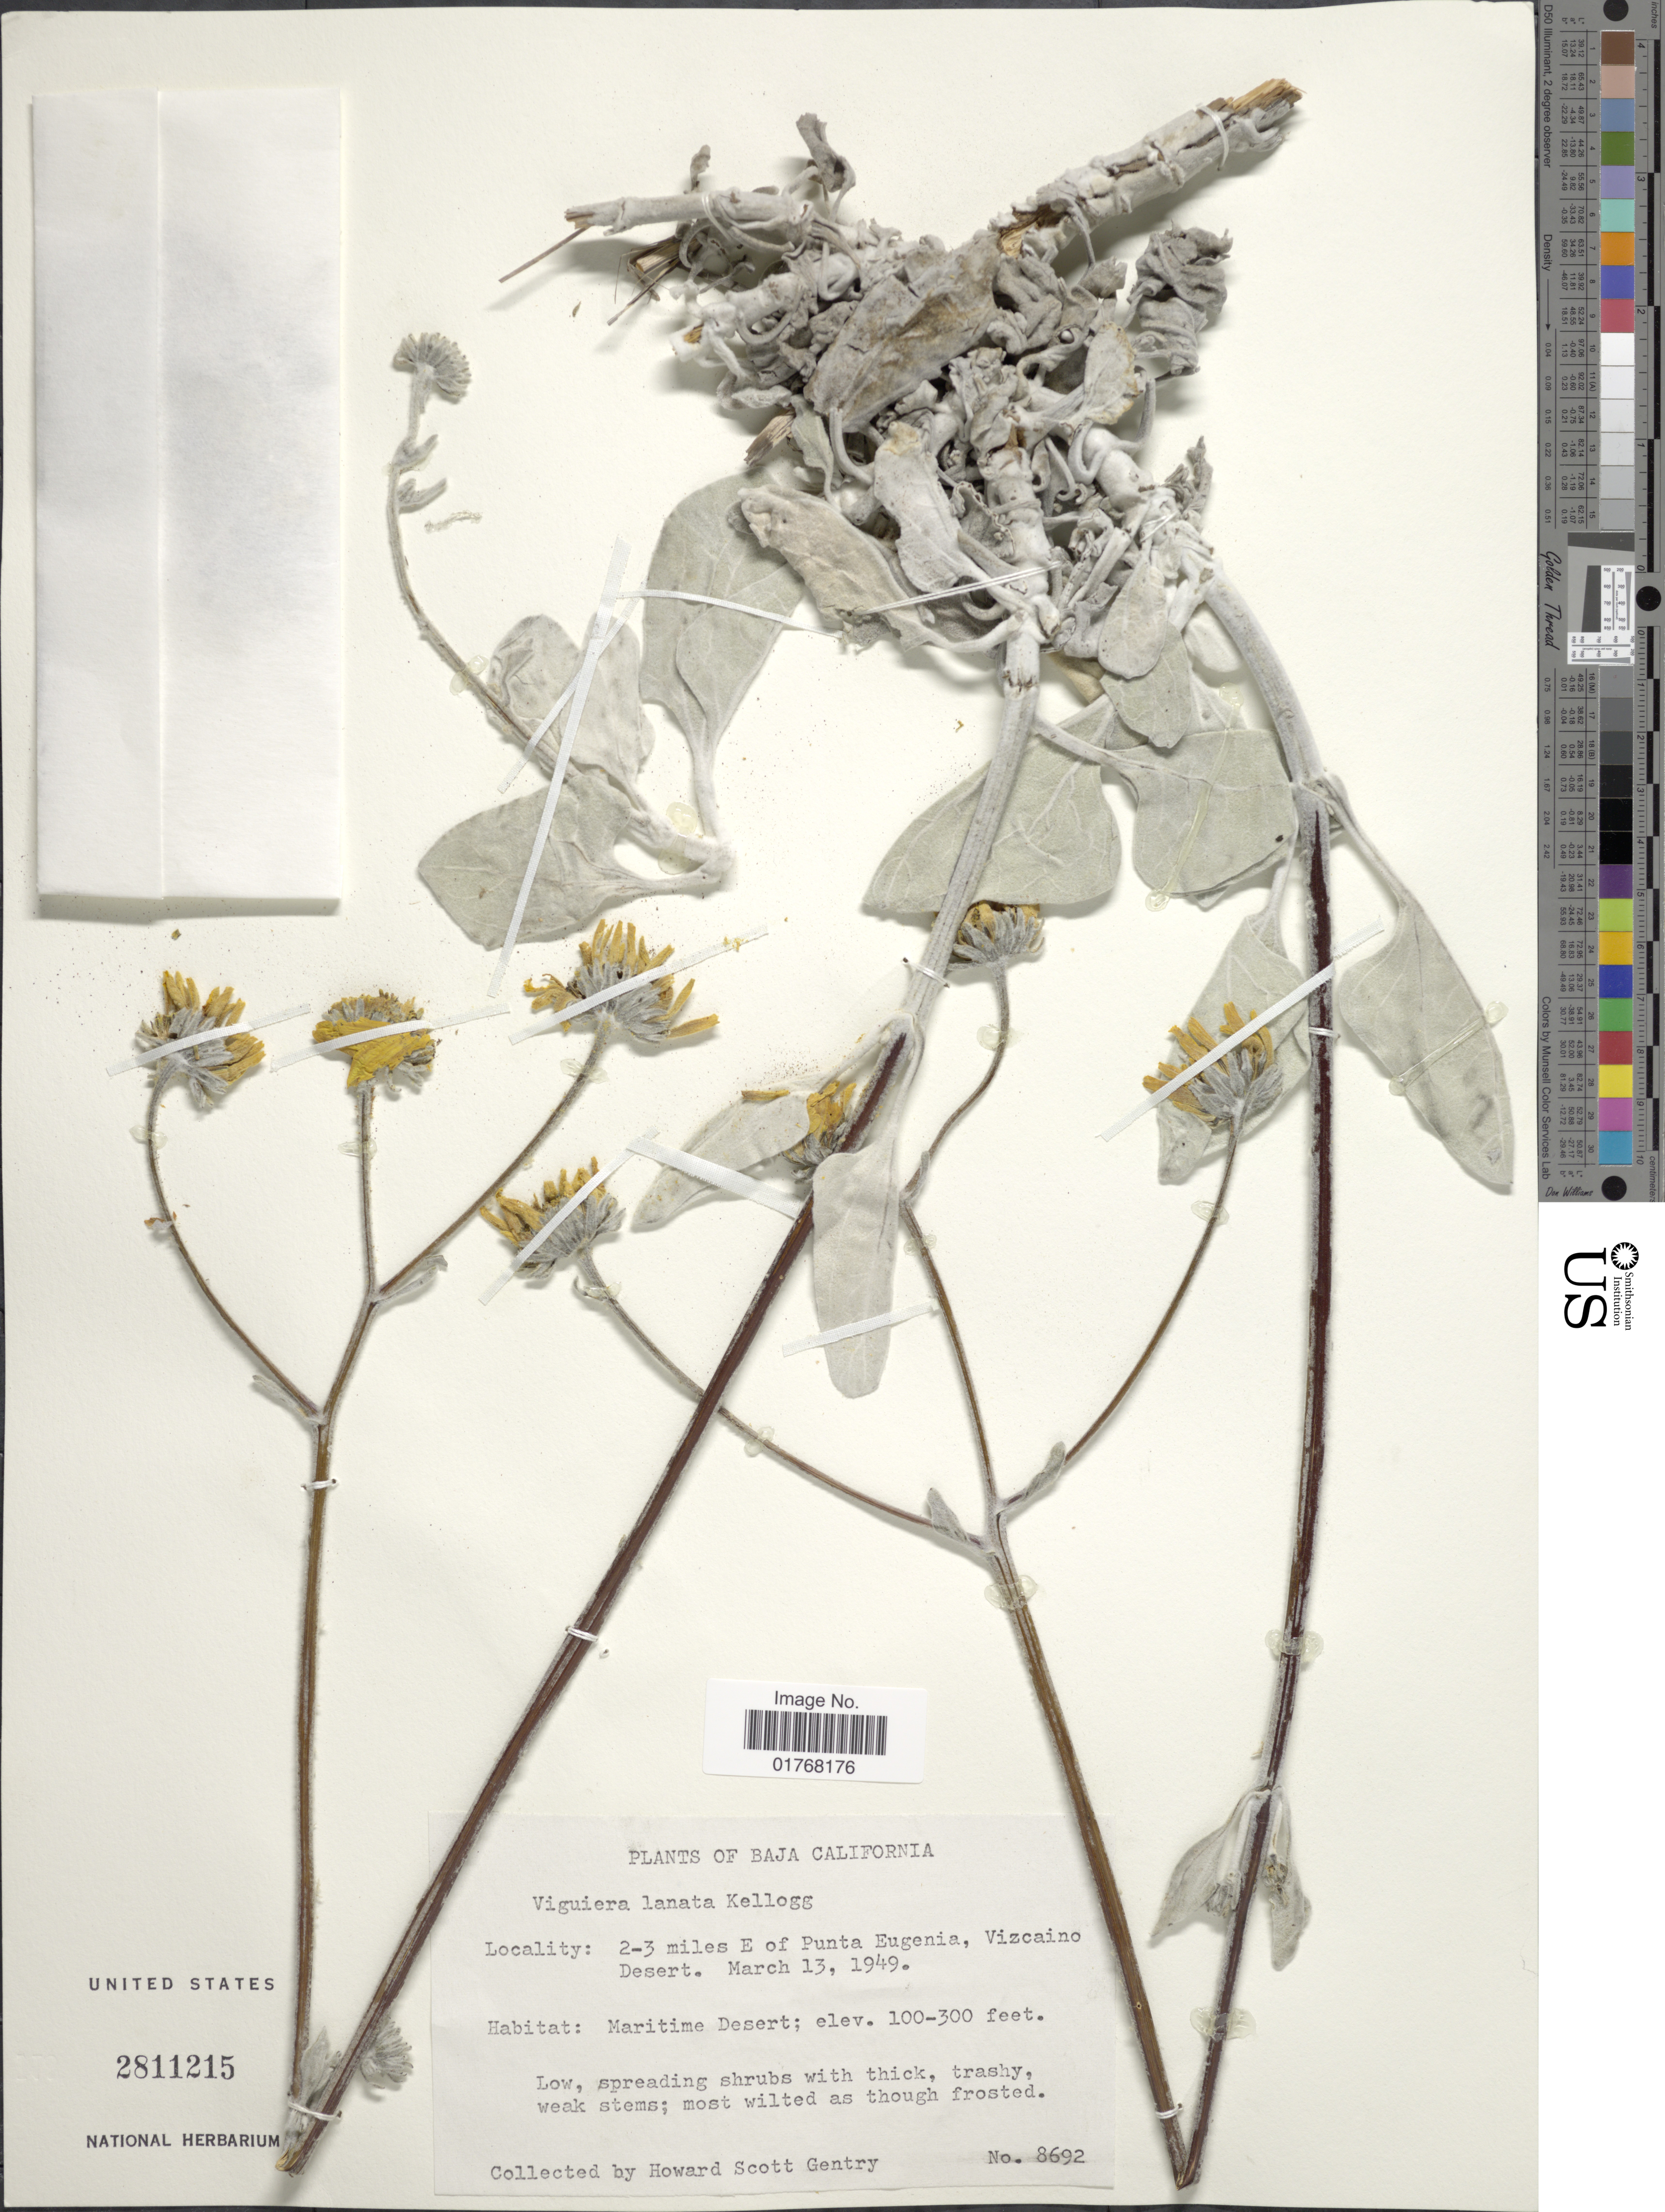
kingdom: Plantae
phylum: Tracheophyta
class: Magnoliopsida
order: Asterales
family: Asteraceae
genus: Viguiera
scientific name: Viguiera lanata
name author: (Kellogg) A. Gray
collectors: H. S. Gentry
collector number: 8692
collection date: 1949-03-13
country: Mexico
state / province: Baja California Sur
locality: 2-3 miles E of Punta Eugenia, Vizcaino Desert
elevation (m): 30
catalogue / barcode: US 2811215